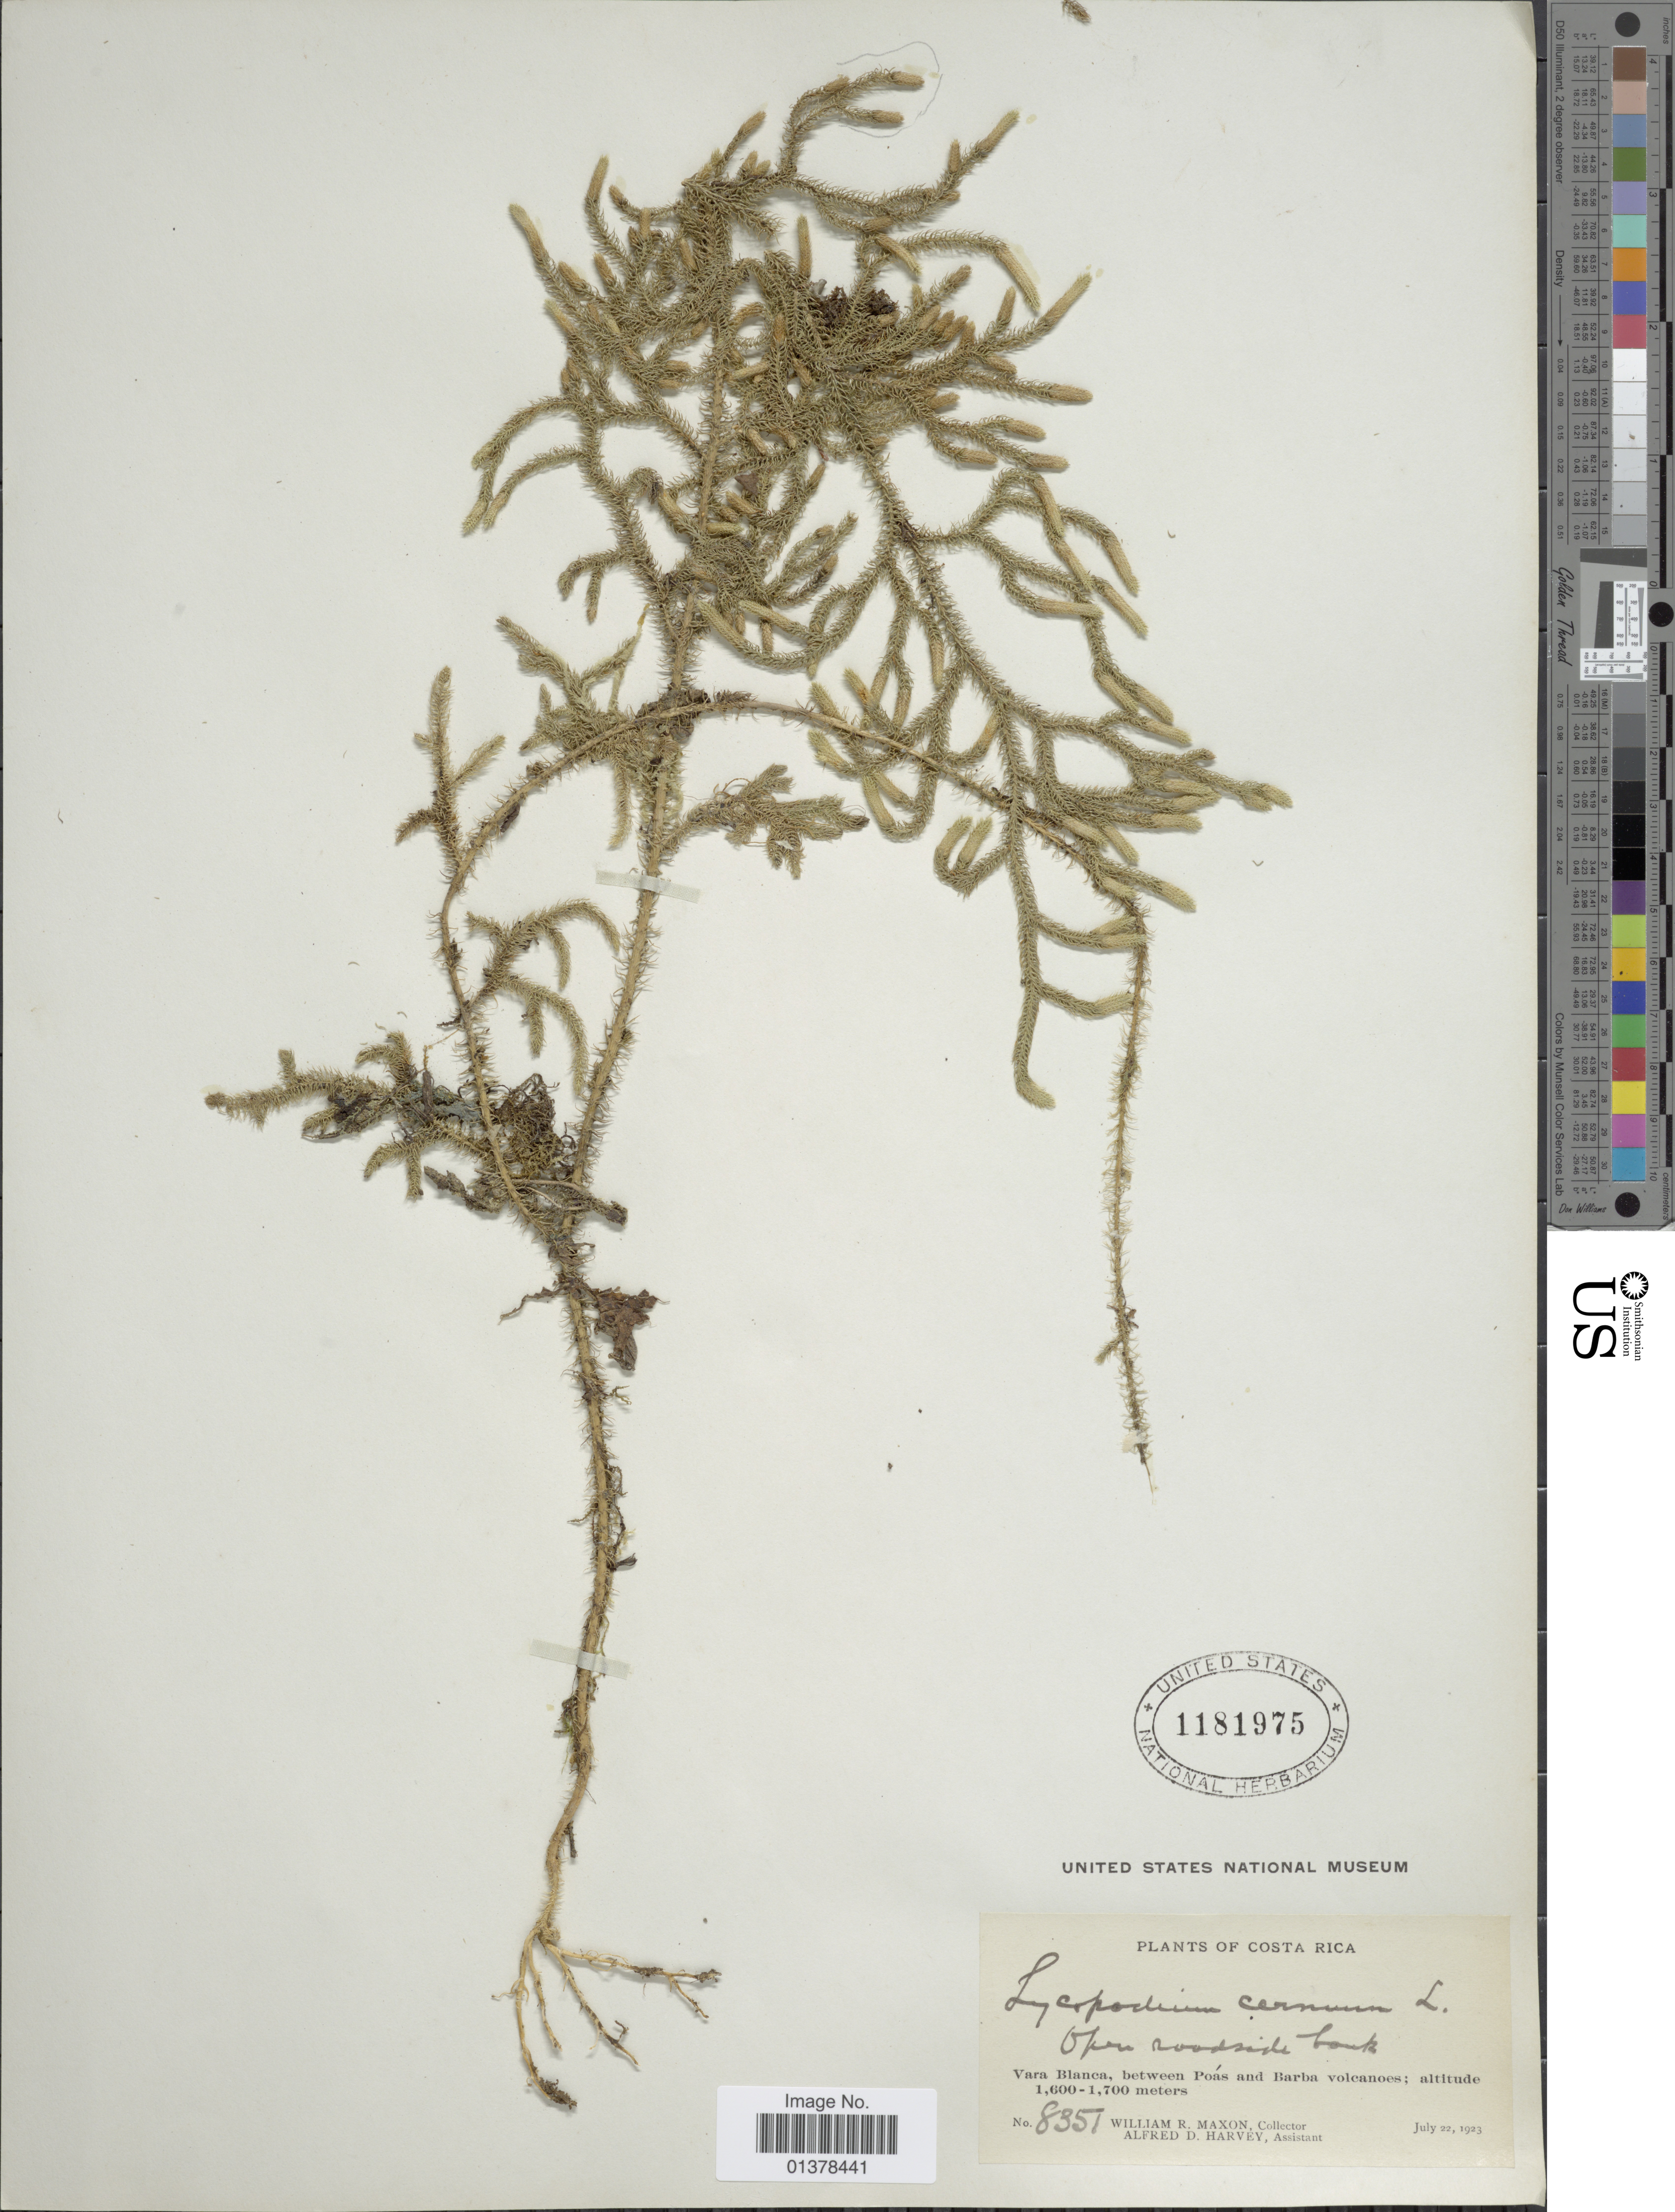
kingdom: Plantae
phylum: Tracheophyta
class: Lycopodiopsida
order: Lycopodiales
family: Lycopodiaceae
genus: Palhinhaea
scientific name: Palhinhaea cernua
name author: (L.) Vasc. & Franco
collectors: W. R. Maxon & A. D. Harvey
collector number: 8351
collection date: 1923-07-22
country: Costa Rica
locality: Vara Blanca, between Poas and Barba volcanos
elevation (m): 1600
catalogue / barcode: US 1181975